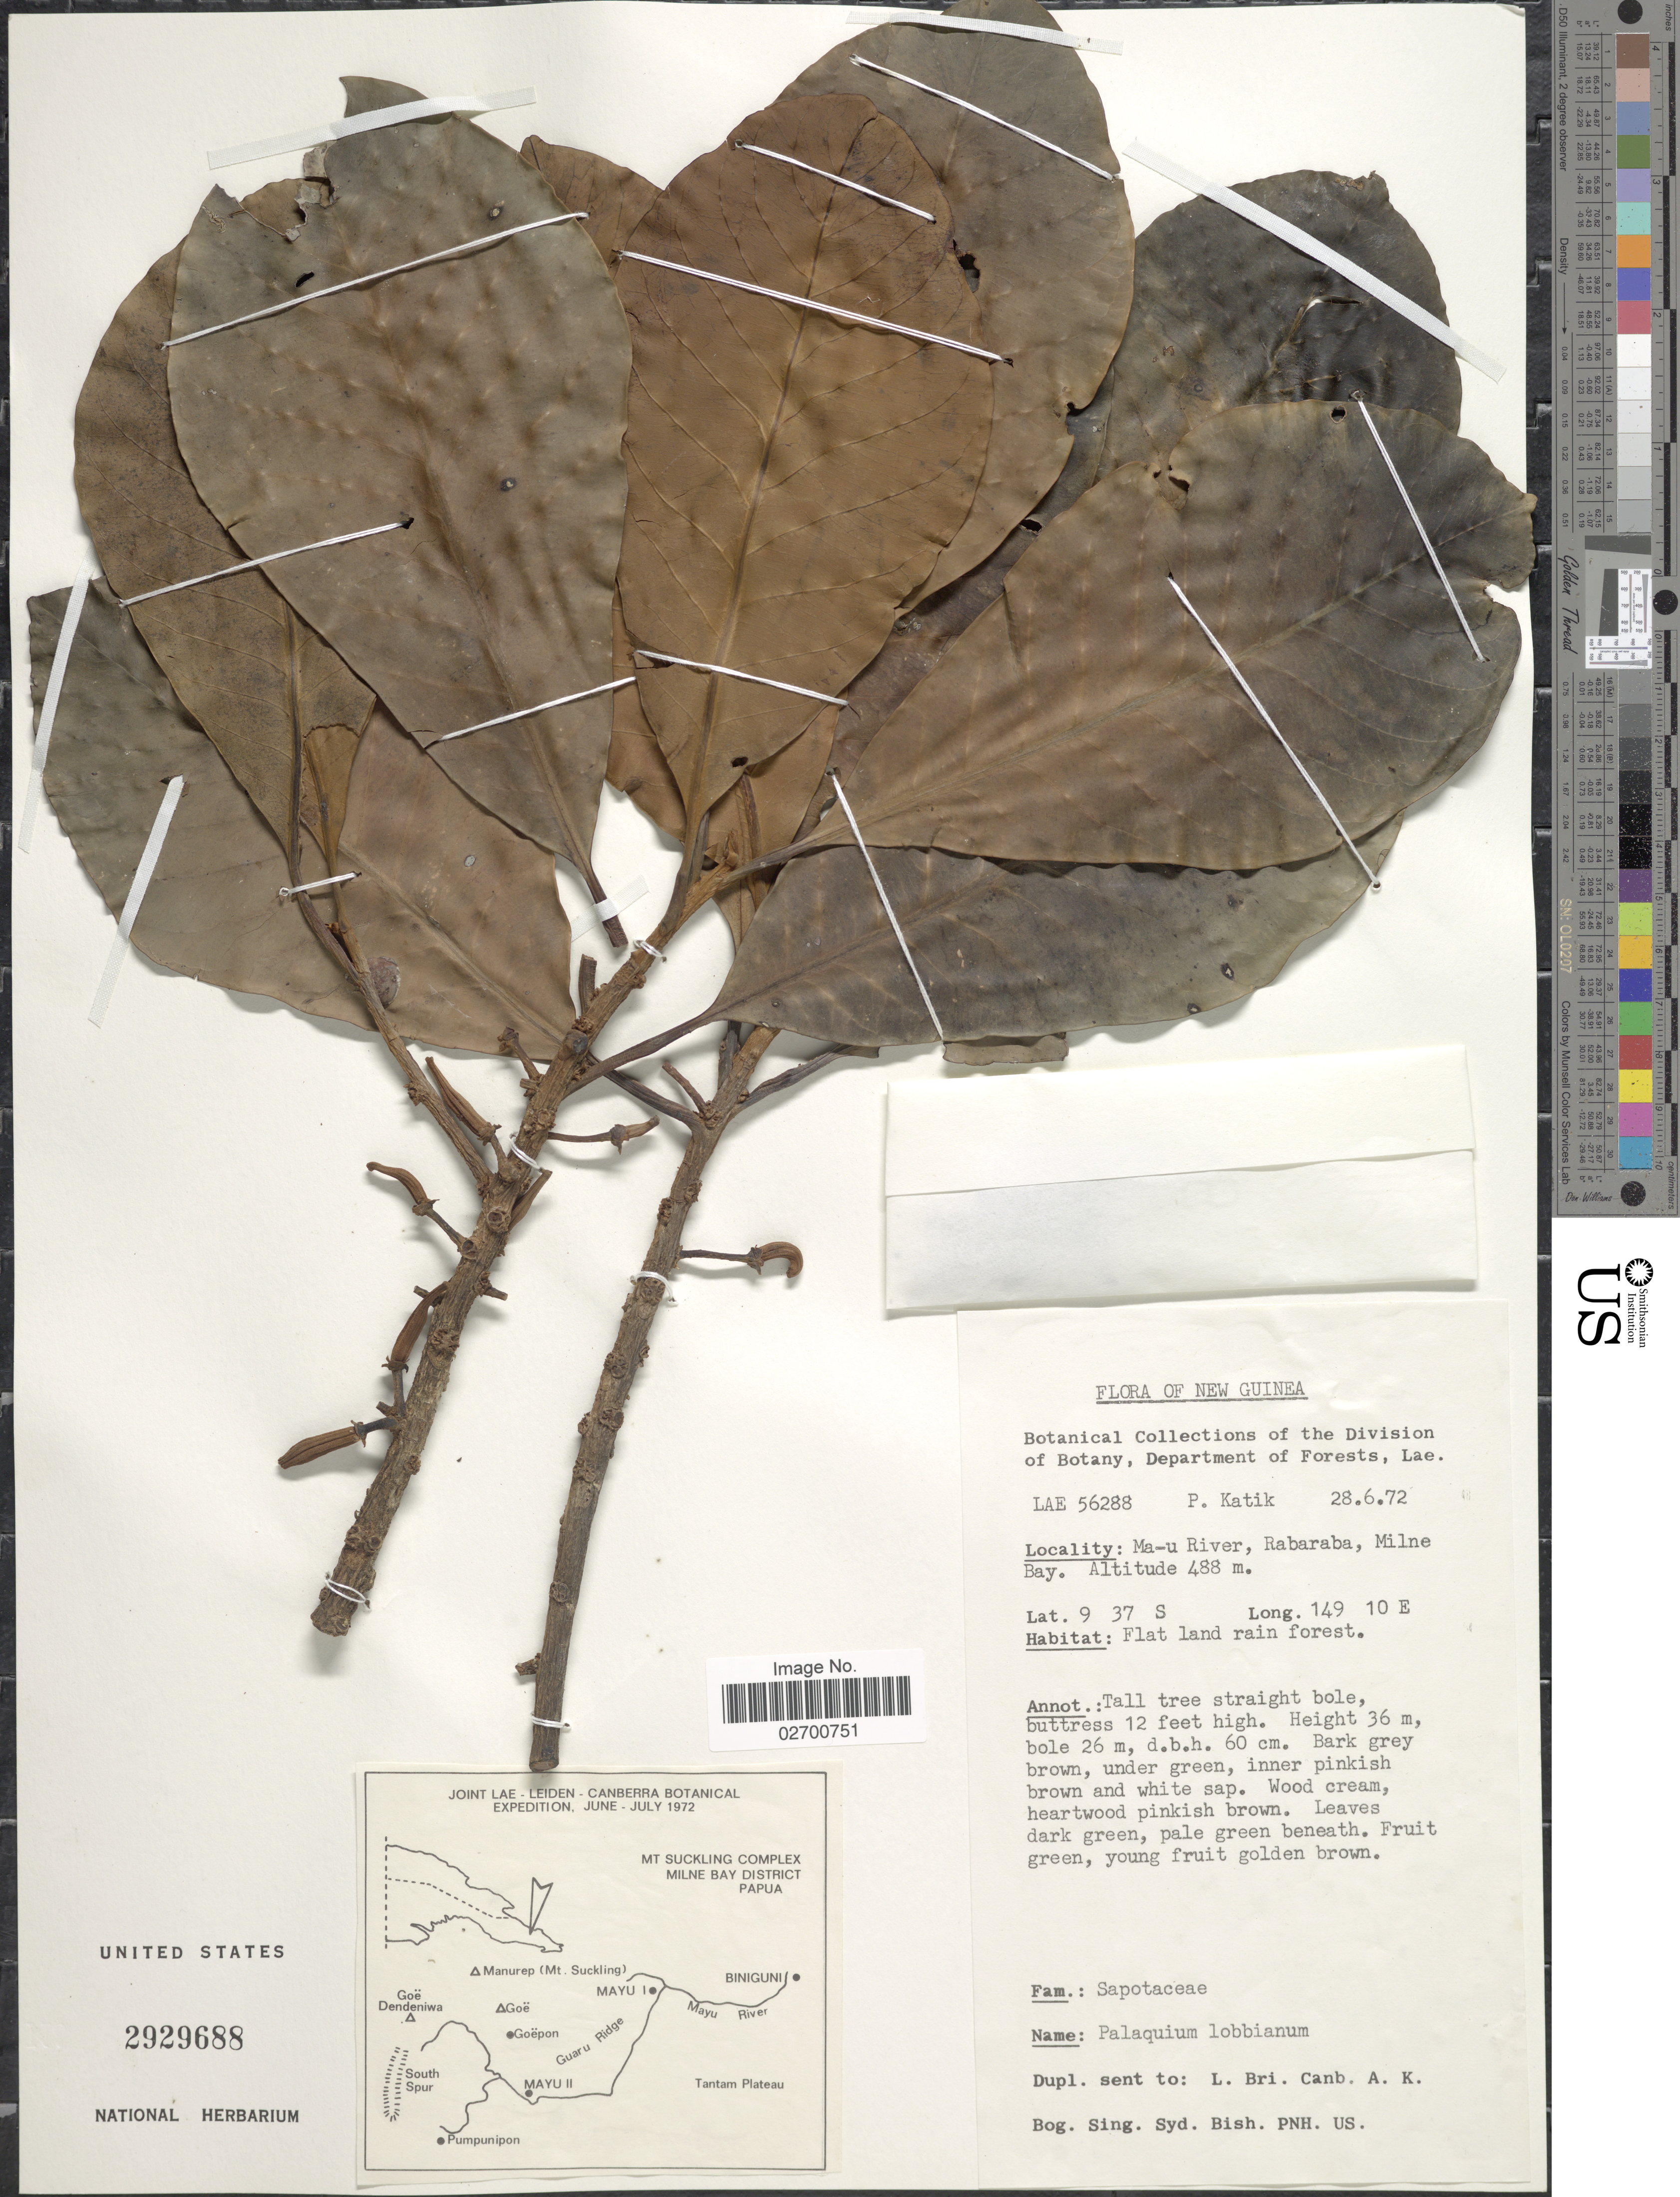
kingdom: Plantae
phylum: Tracheophyta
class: Magnoliopsida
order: Ericales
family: Sapotaceae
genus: Palaquium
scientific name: Palaquium lobbianum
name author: Burck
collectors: P. Katik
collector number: LAE 56288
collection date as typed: Transcribed d/m/y: 28/6/72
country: Papua New Guinea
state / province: Milne Bay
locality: Ma-u-River, Rabaraba, Milne Bay.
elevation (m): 488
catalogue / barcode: US 2929688